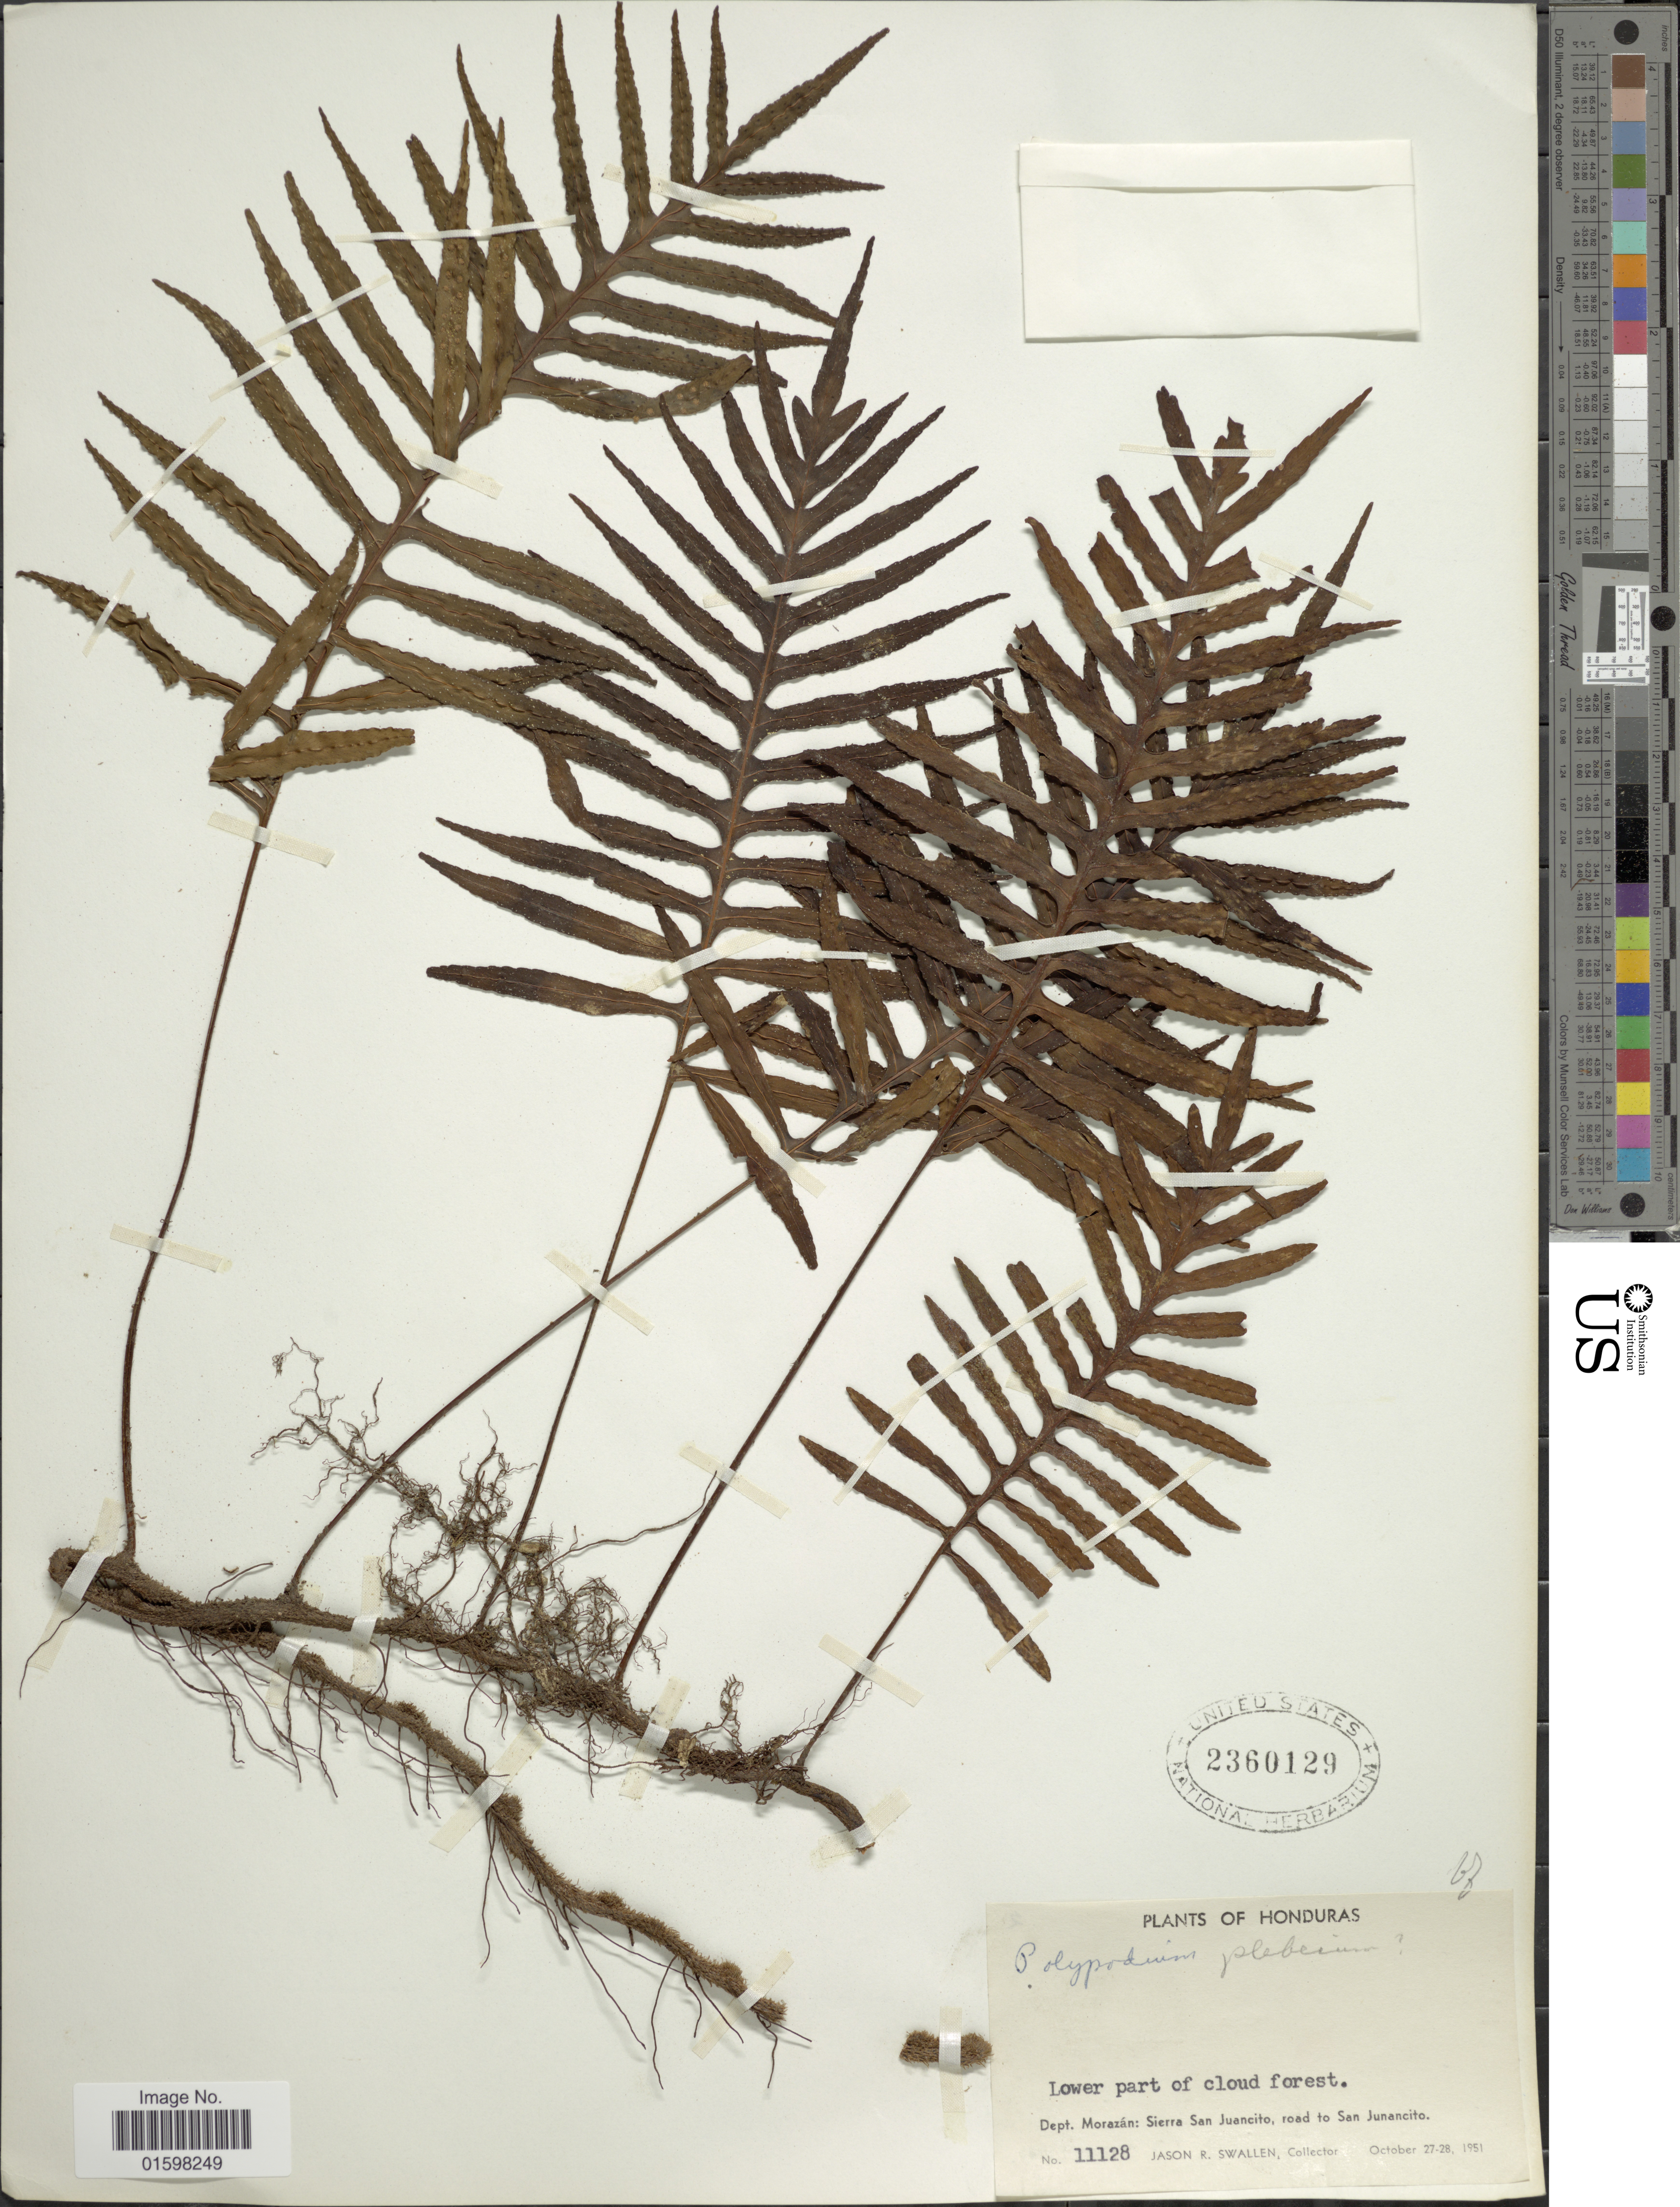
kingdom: Plantae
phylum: Tracheophyta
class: Polypodiopsida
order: Polypodiales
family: Polypodiaceae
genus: Pleopeltis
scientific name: Pleopeltis plebeia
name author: (Schltdl. ex Cham.) A.R. Sm. & Tejero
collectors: J. R. Swallen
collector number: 11128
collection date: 1951-10-27/1951-10-28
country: Honduras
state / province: Fco. Morazán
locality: Dept. Morazan: Sierra San Juancito, road to San Junancito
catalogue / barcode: US 2360129